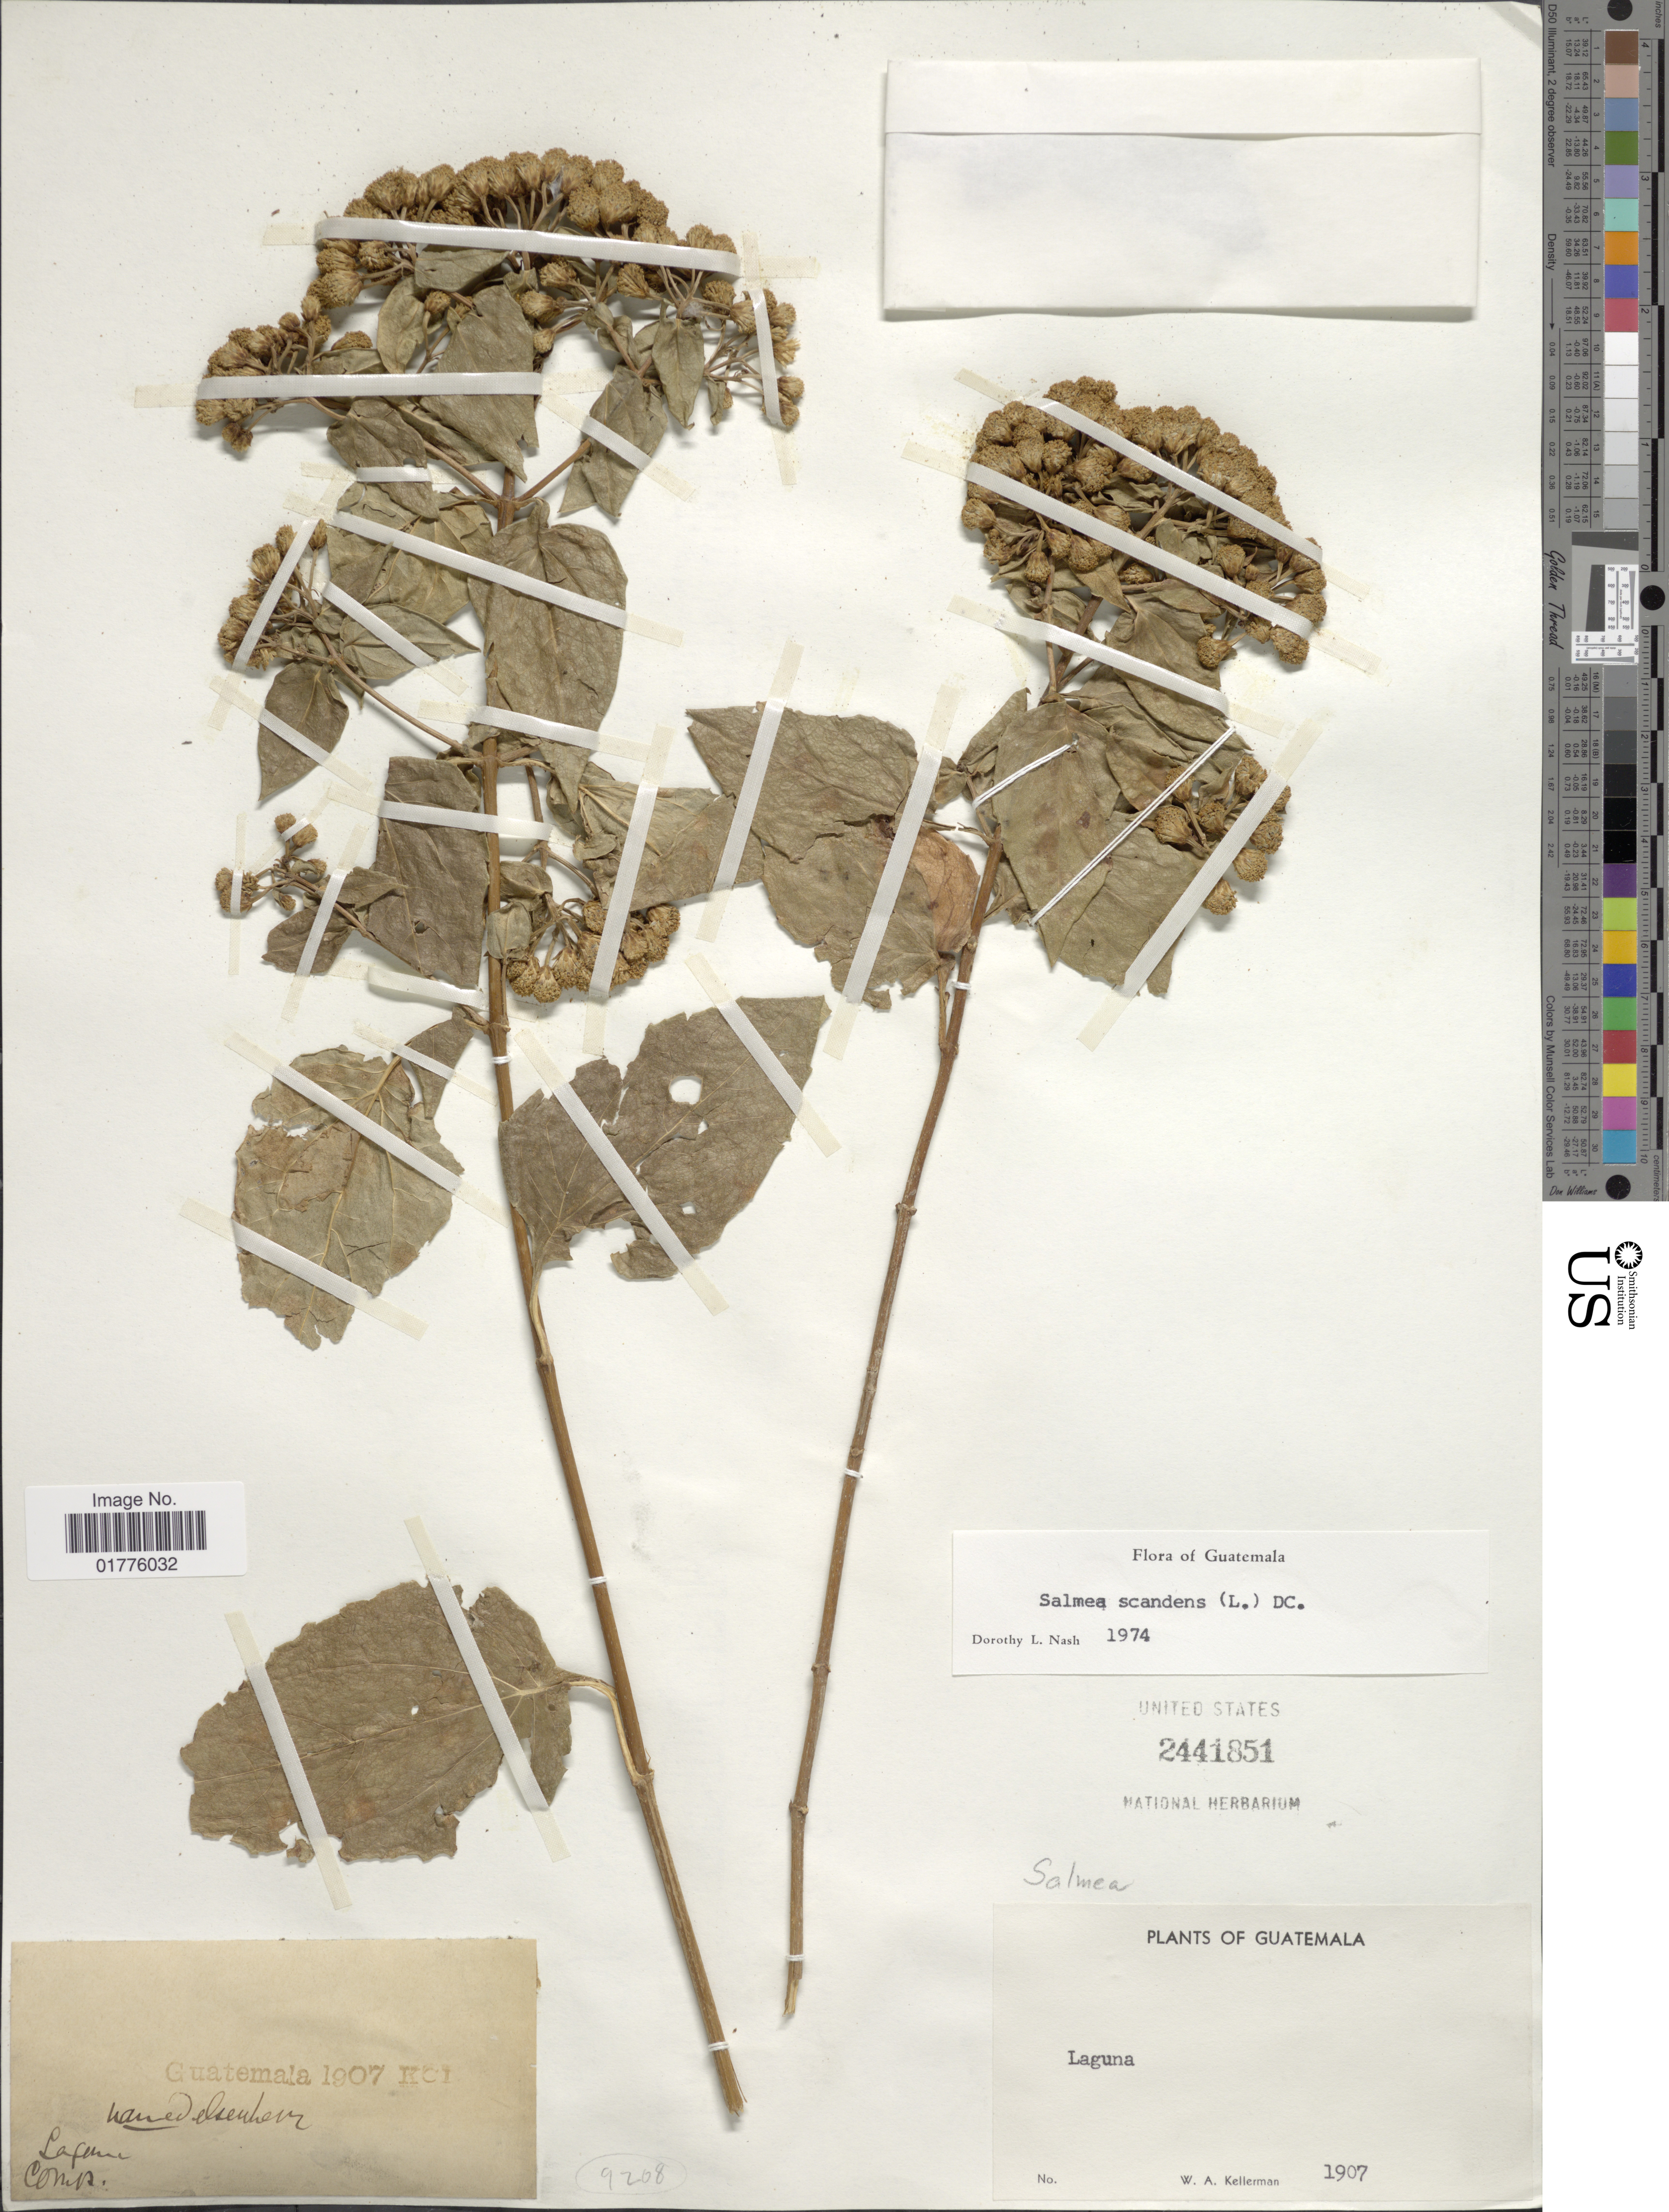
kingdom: Plantae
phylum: Tracheophyta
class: Magnoliopsida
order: Asterales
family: Asteraceae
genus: Salmea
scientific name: Salmea scandens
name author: (L.) DC.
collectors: W. Kellerman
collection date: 1907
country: Guatemala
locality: Laguna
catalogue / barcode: US 2441851